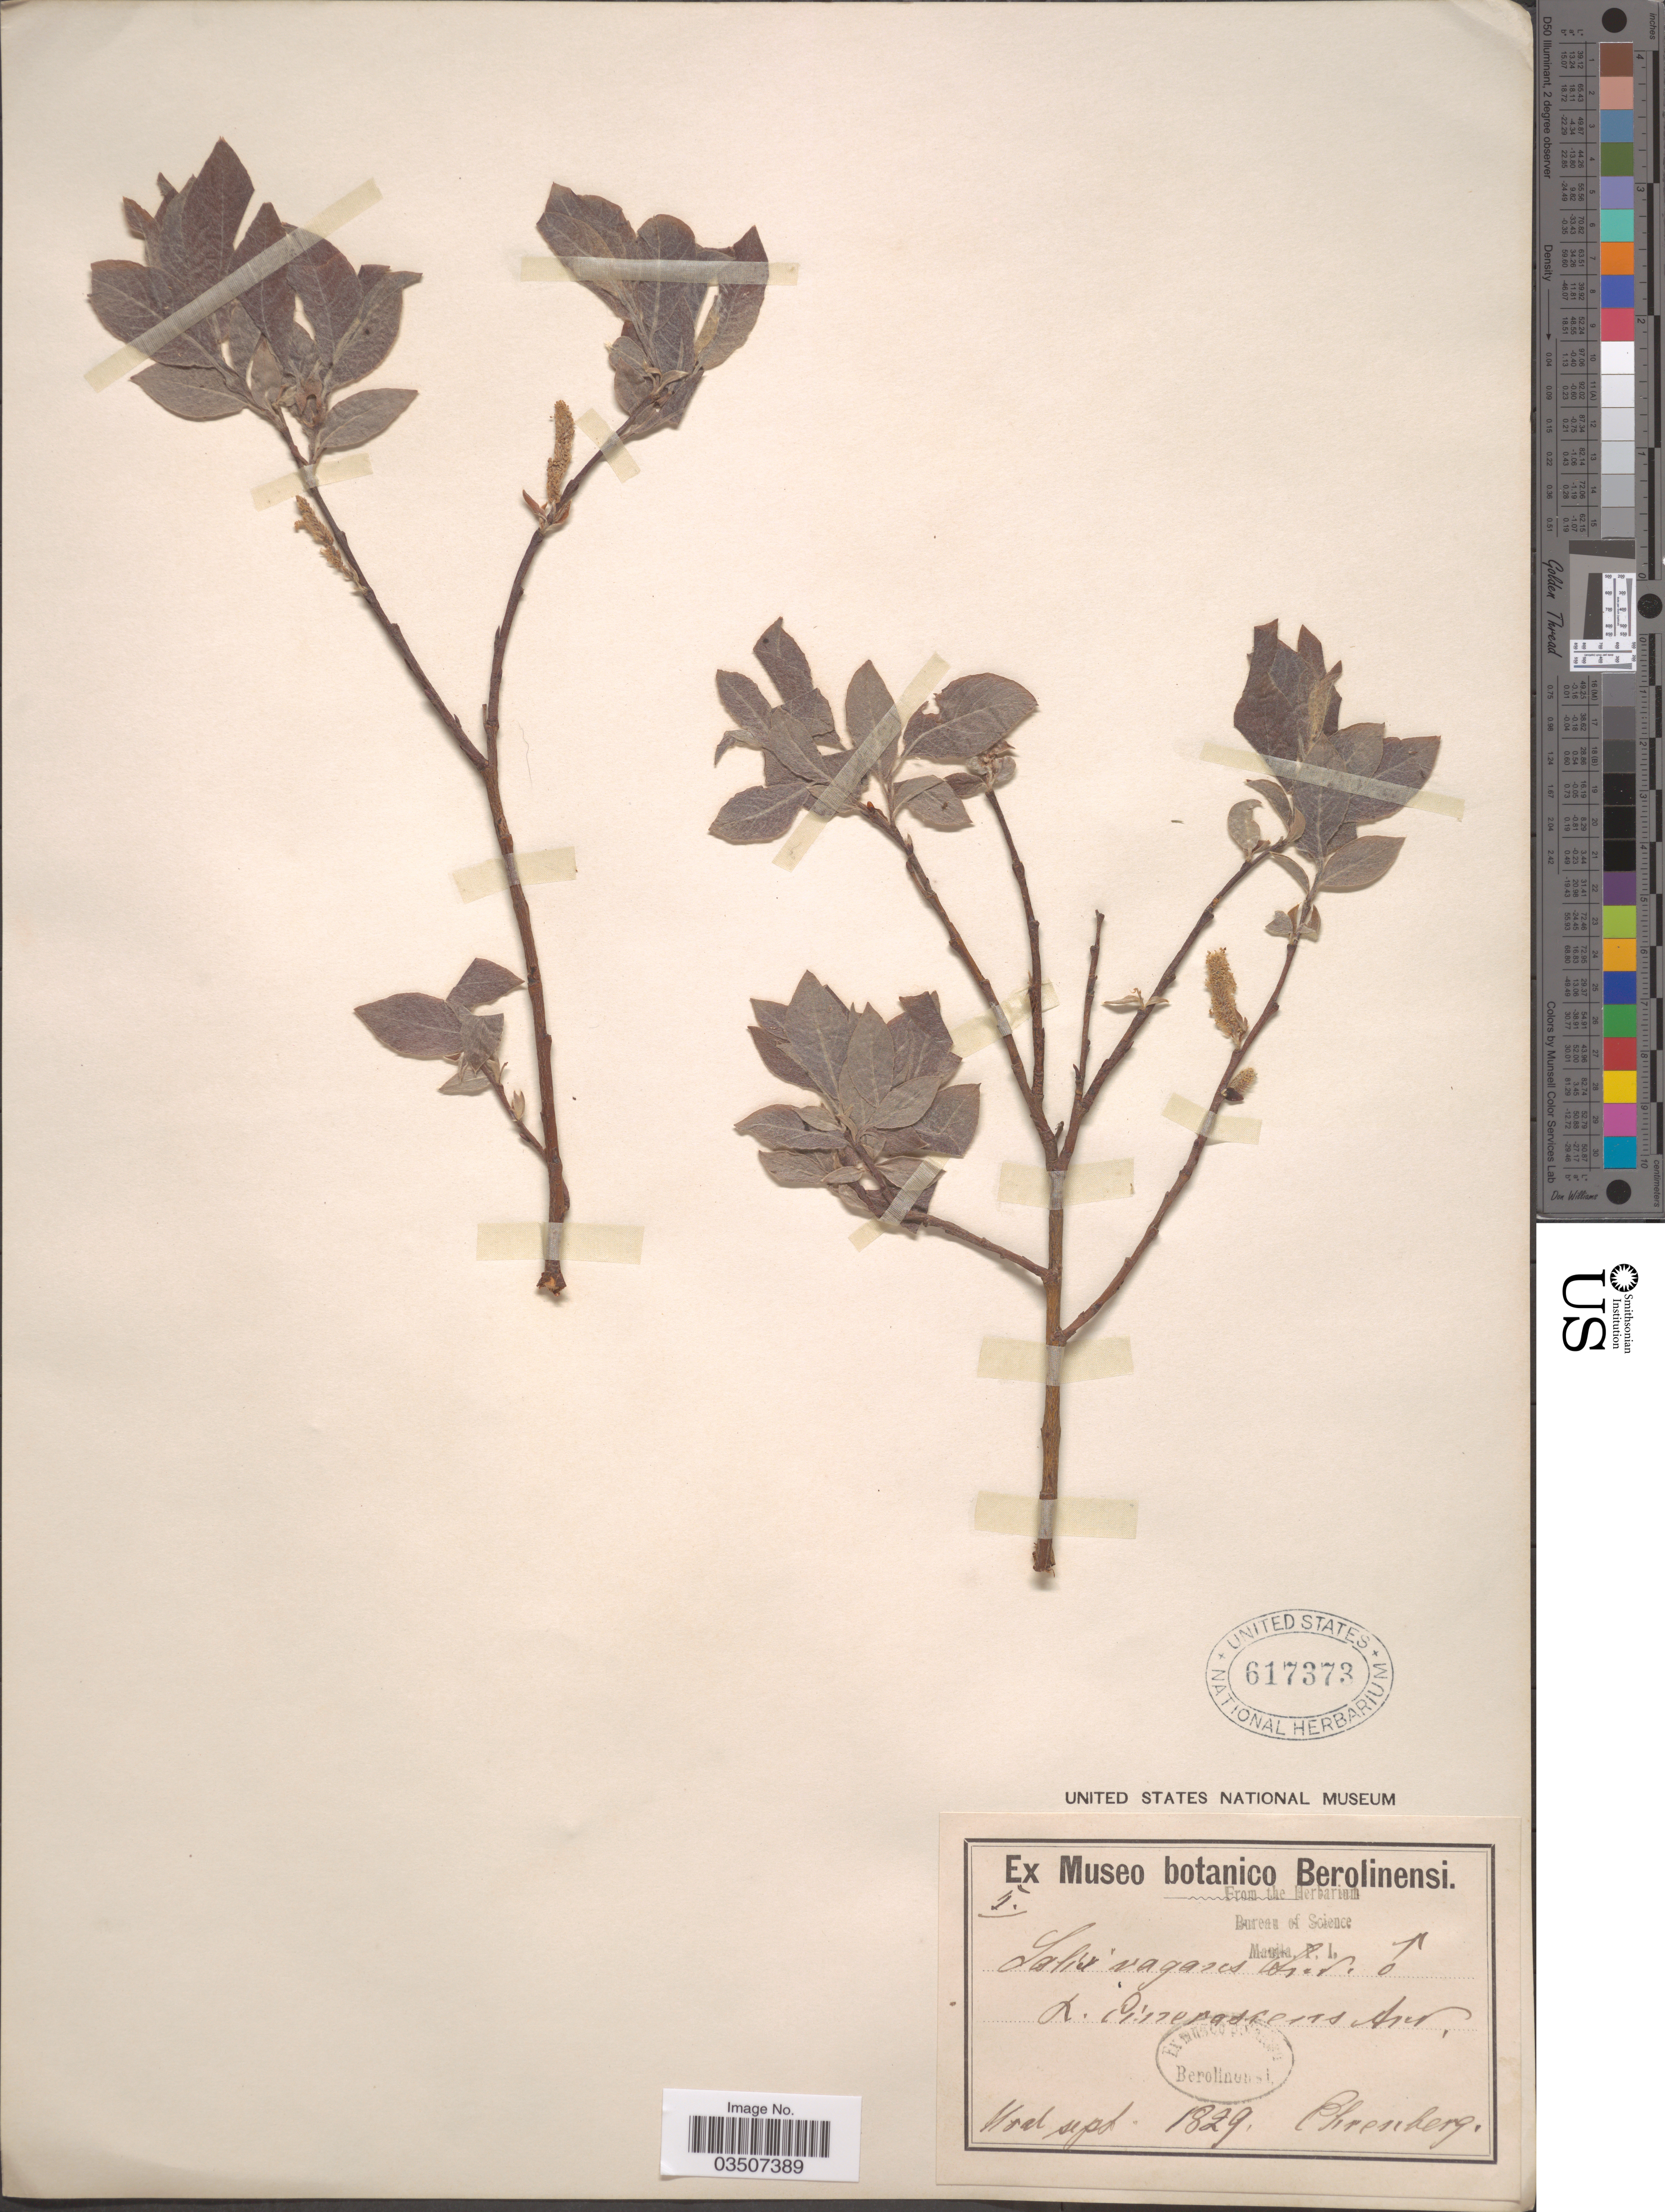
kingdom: Plantae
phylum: Tracheophyta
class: Magnoliopsida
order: Malpighiales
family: Salicaceae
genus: Salix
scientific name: Salix vagans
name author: Hook. f. ex Andersson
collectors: Ehrenberg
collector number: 5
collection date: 1829-09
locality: Nord [interpreted] [unsure placement]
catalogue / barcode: US 617373